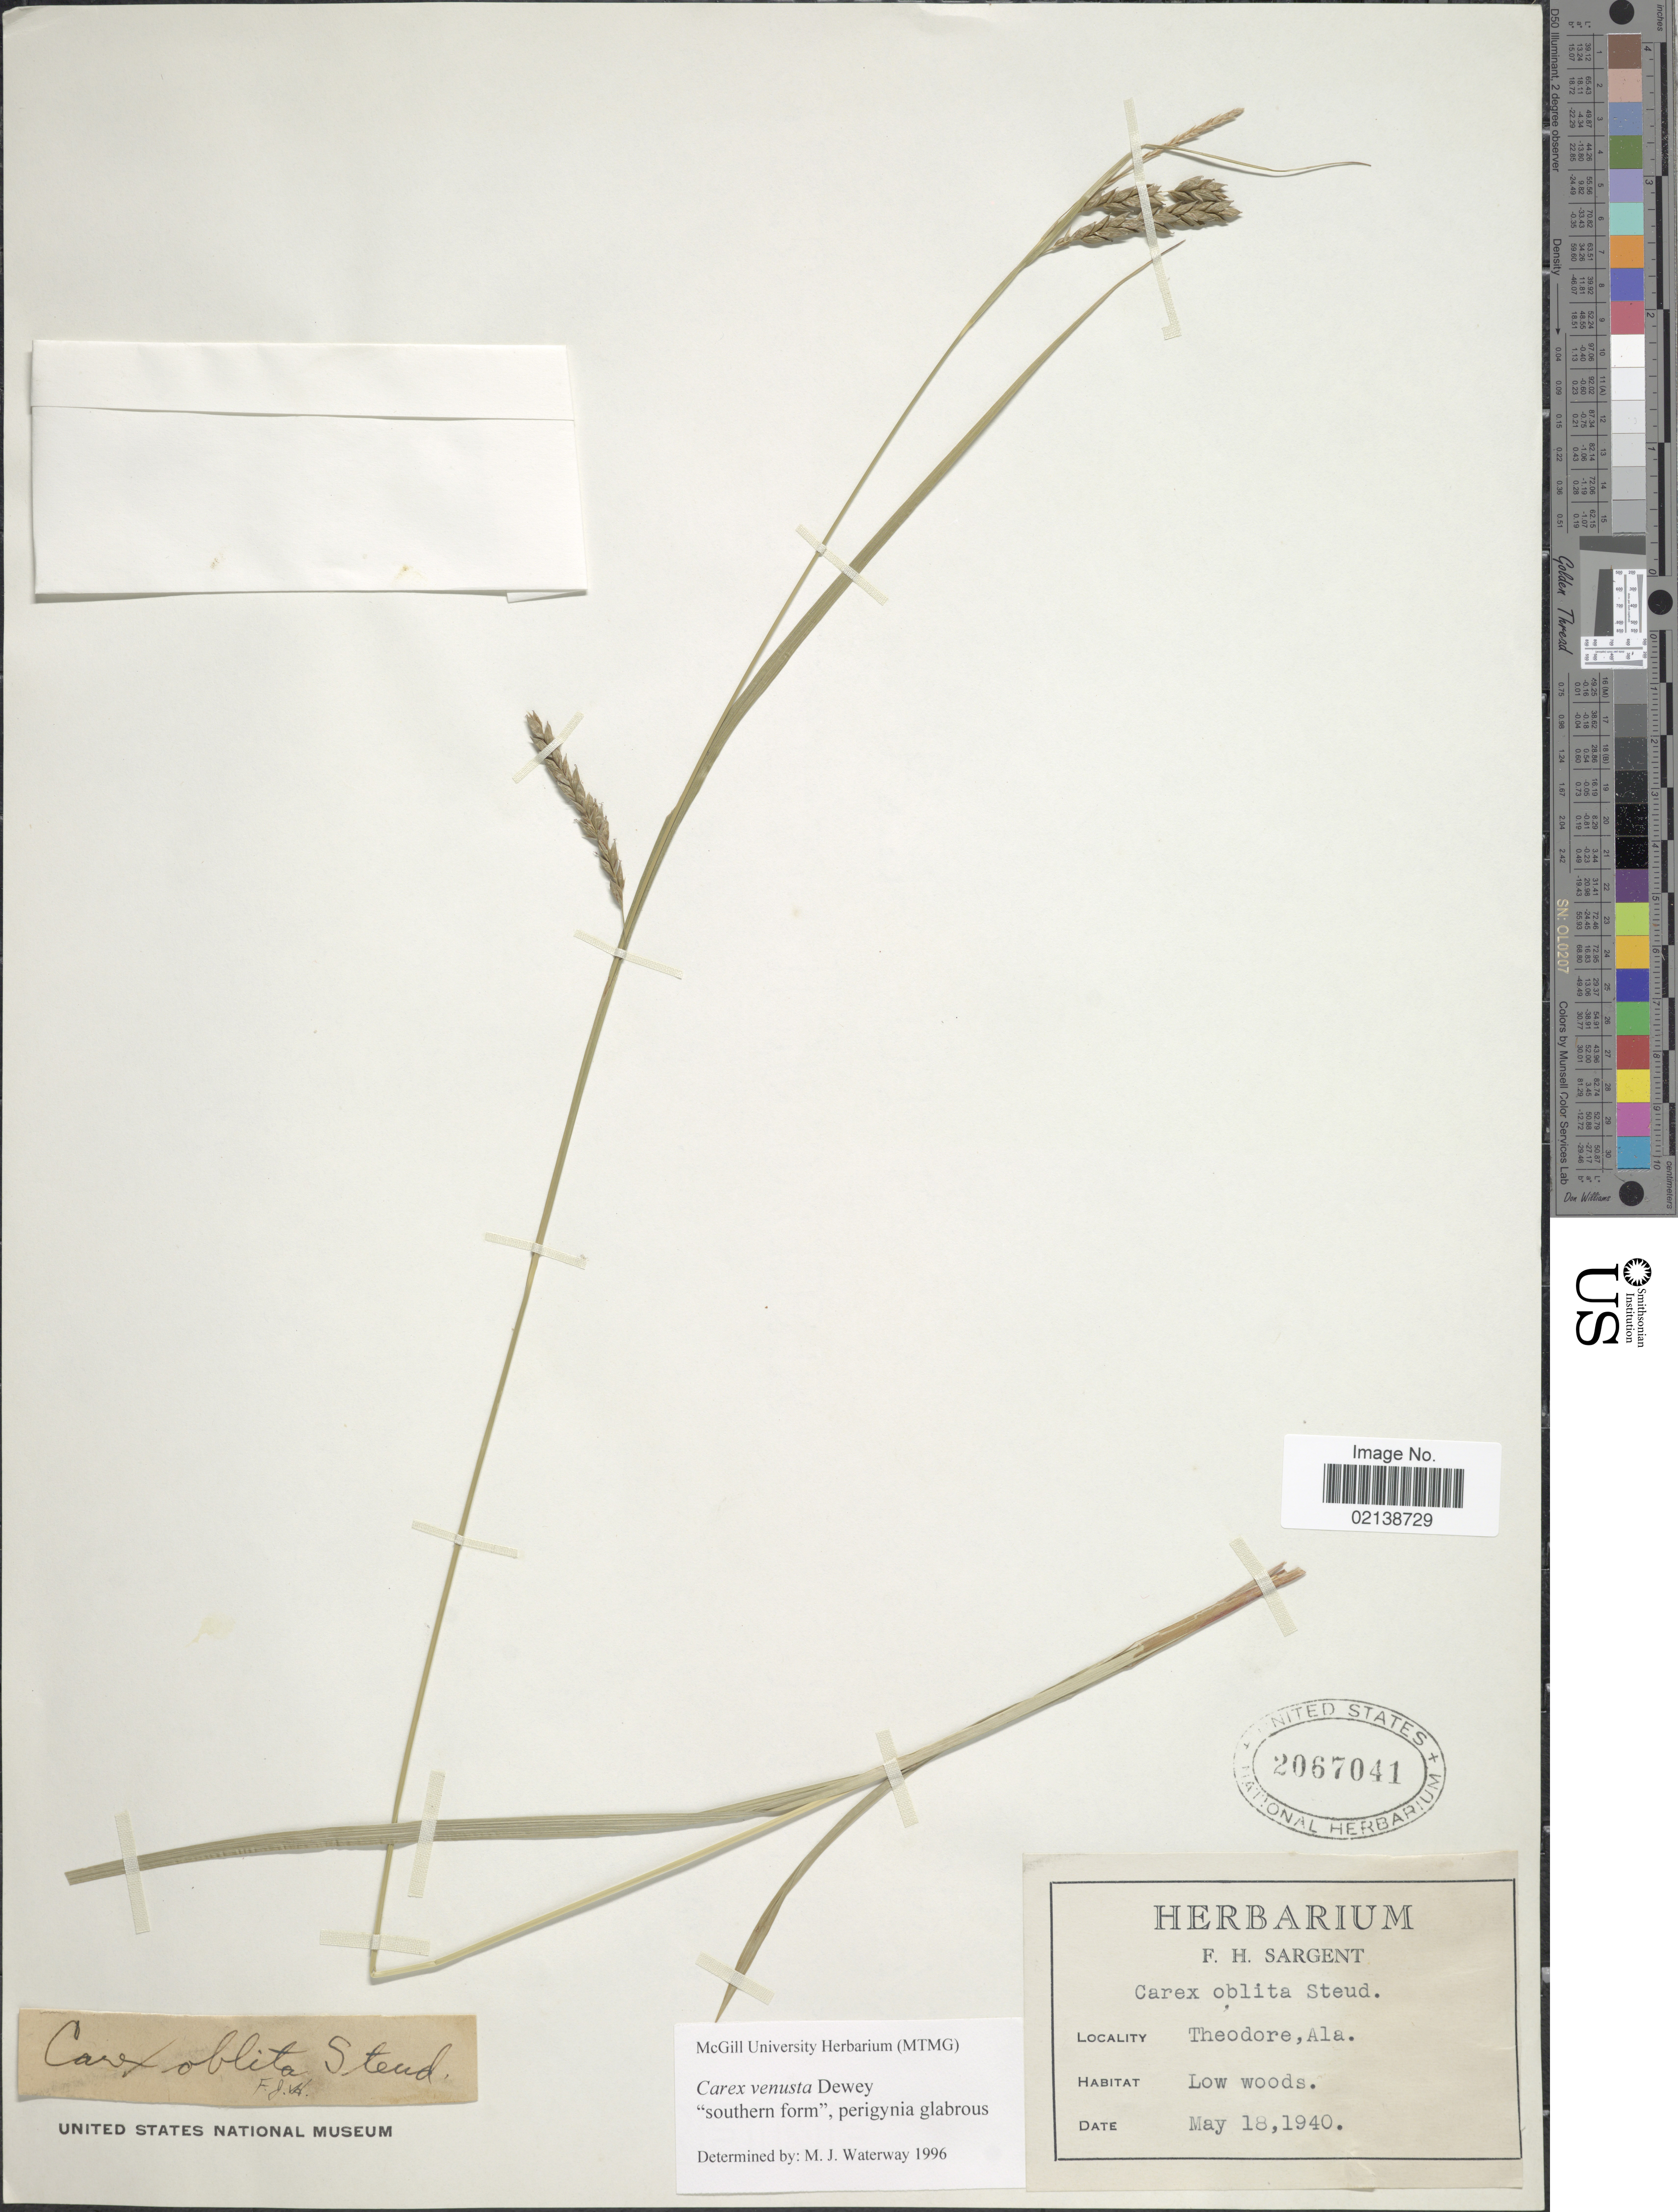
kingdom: Plantae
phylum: Tracheophyta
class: Liliopsida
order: Poales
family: Cyperaceae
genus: Carex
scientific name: Carex venusta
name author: Dewey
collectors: Ex herb. F. H. Sargent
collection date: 1940-05-18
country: United States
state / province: Alabama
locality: Theodore, Ala.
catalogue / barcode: US 2067041